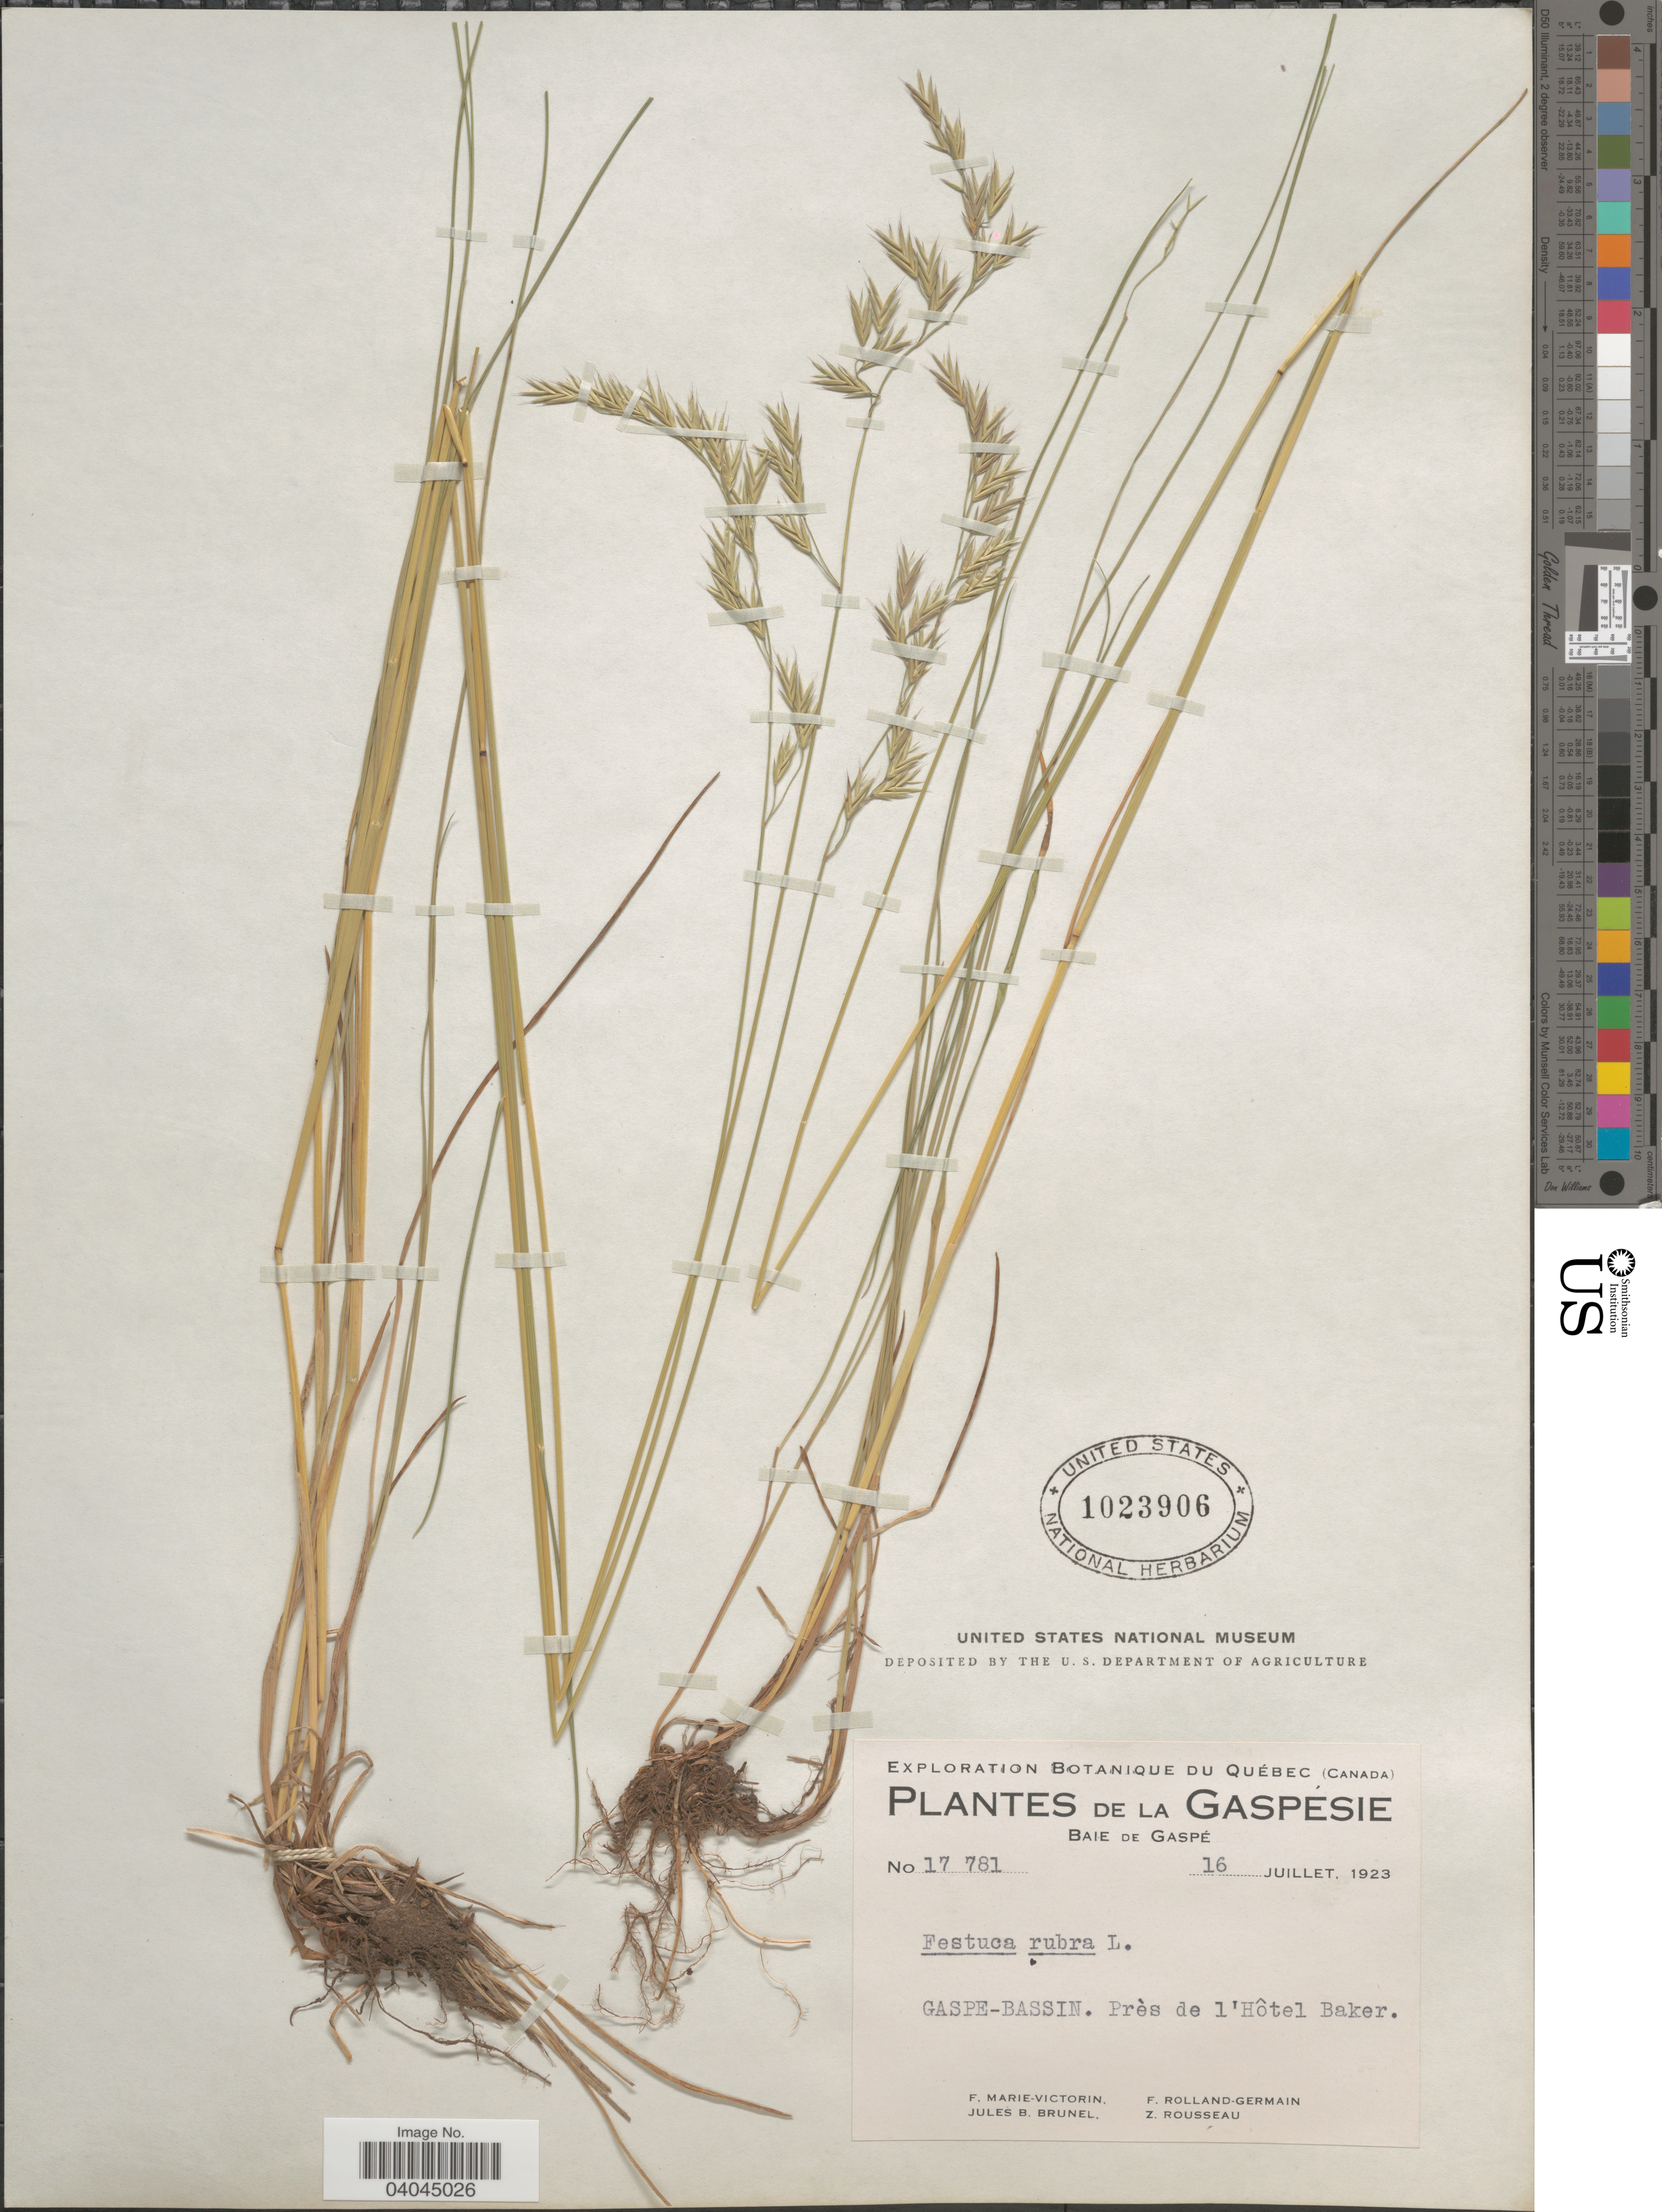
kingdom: Plantae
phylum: Tracheophyta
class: Liliopsida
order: Poales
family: Poaceae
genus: Festuca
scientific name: Festuca rubra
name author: L.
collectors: F. Marie-Victorin, Rolland-Germain, J. Brunel & Z. Rousseau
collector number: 17781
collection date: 1923-07-16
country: Canada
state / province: Quebec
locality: La Gaspésie. Baie de Gaspé. Gaspe-Bassin. Près de l'Hôtel Baker.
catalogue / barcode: US 1023906